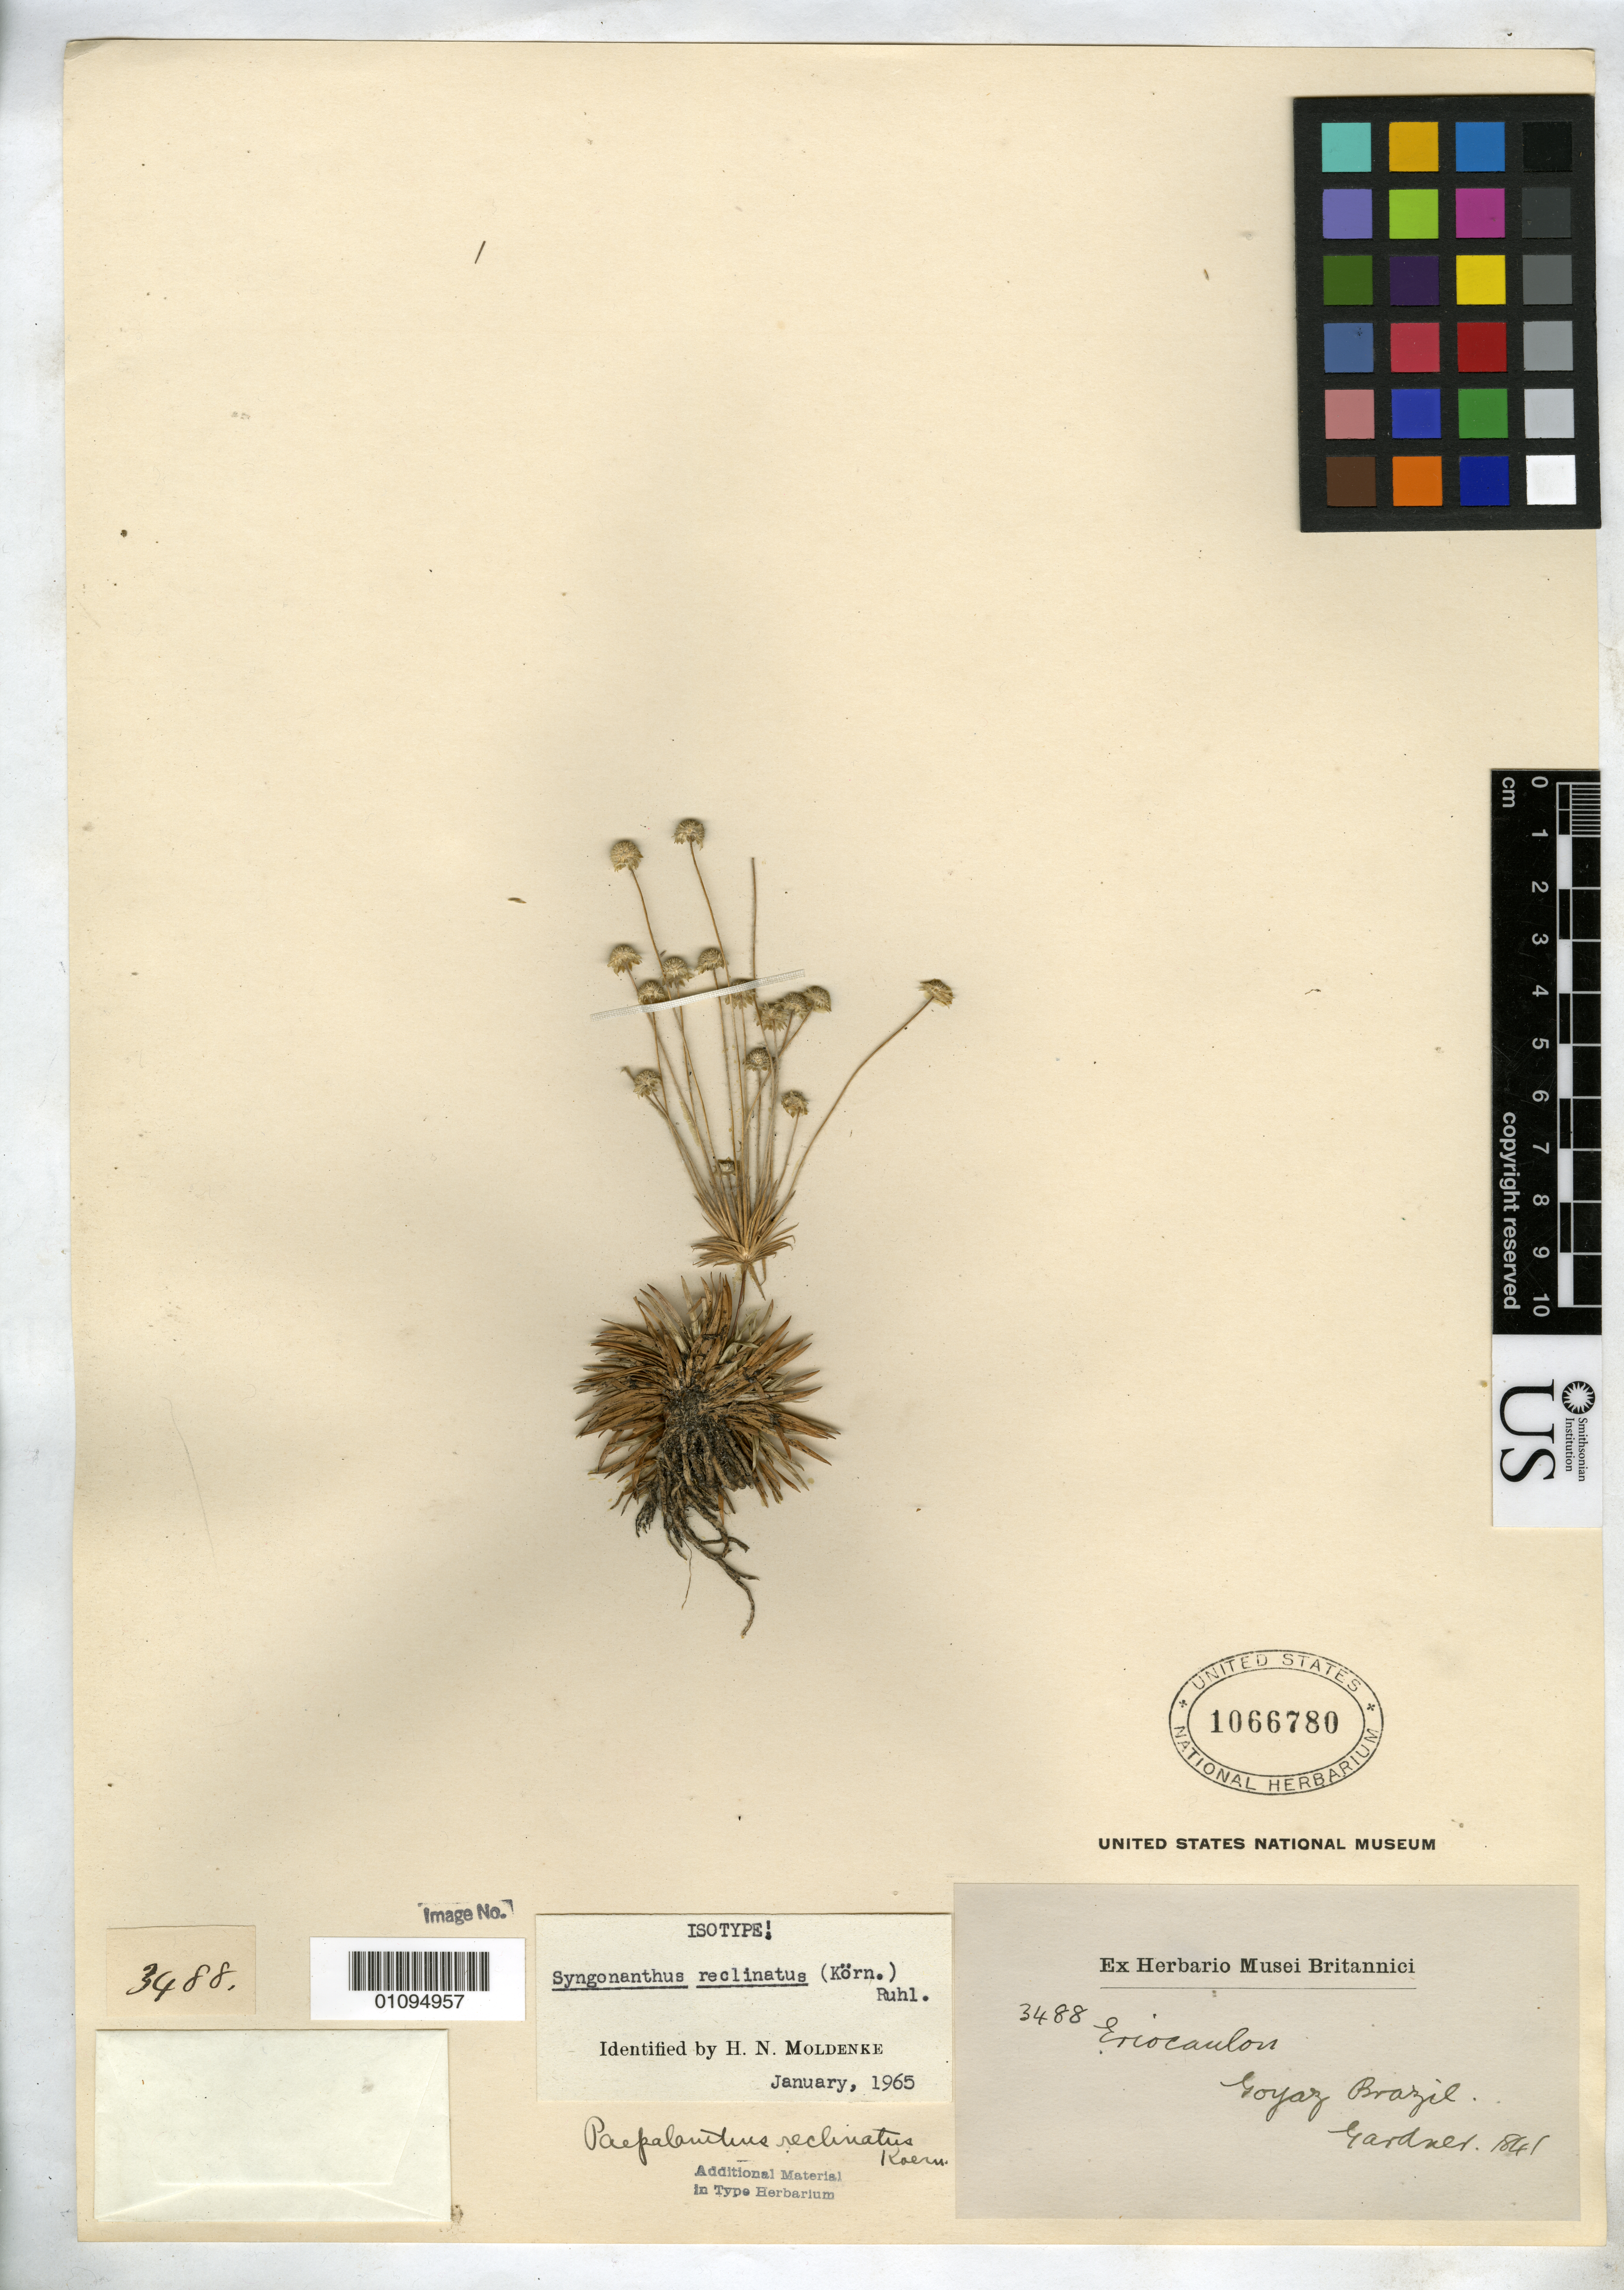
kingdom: Plantae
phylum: Tracheophyta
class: Liliopsida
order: Poales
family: Eriocaulaceae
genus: Paepalanthus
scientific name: Paepalanthus reclinatus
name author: Körn. in Mart.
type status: Isotype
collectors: G. Gardner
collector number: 3488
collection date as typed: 1841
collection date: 1841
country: Brazil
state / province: Goiás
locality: Goyaz.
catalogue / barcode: US 1066780